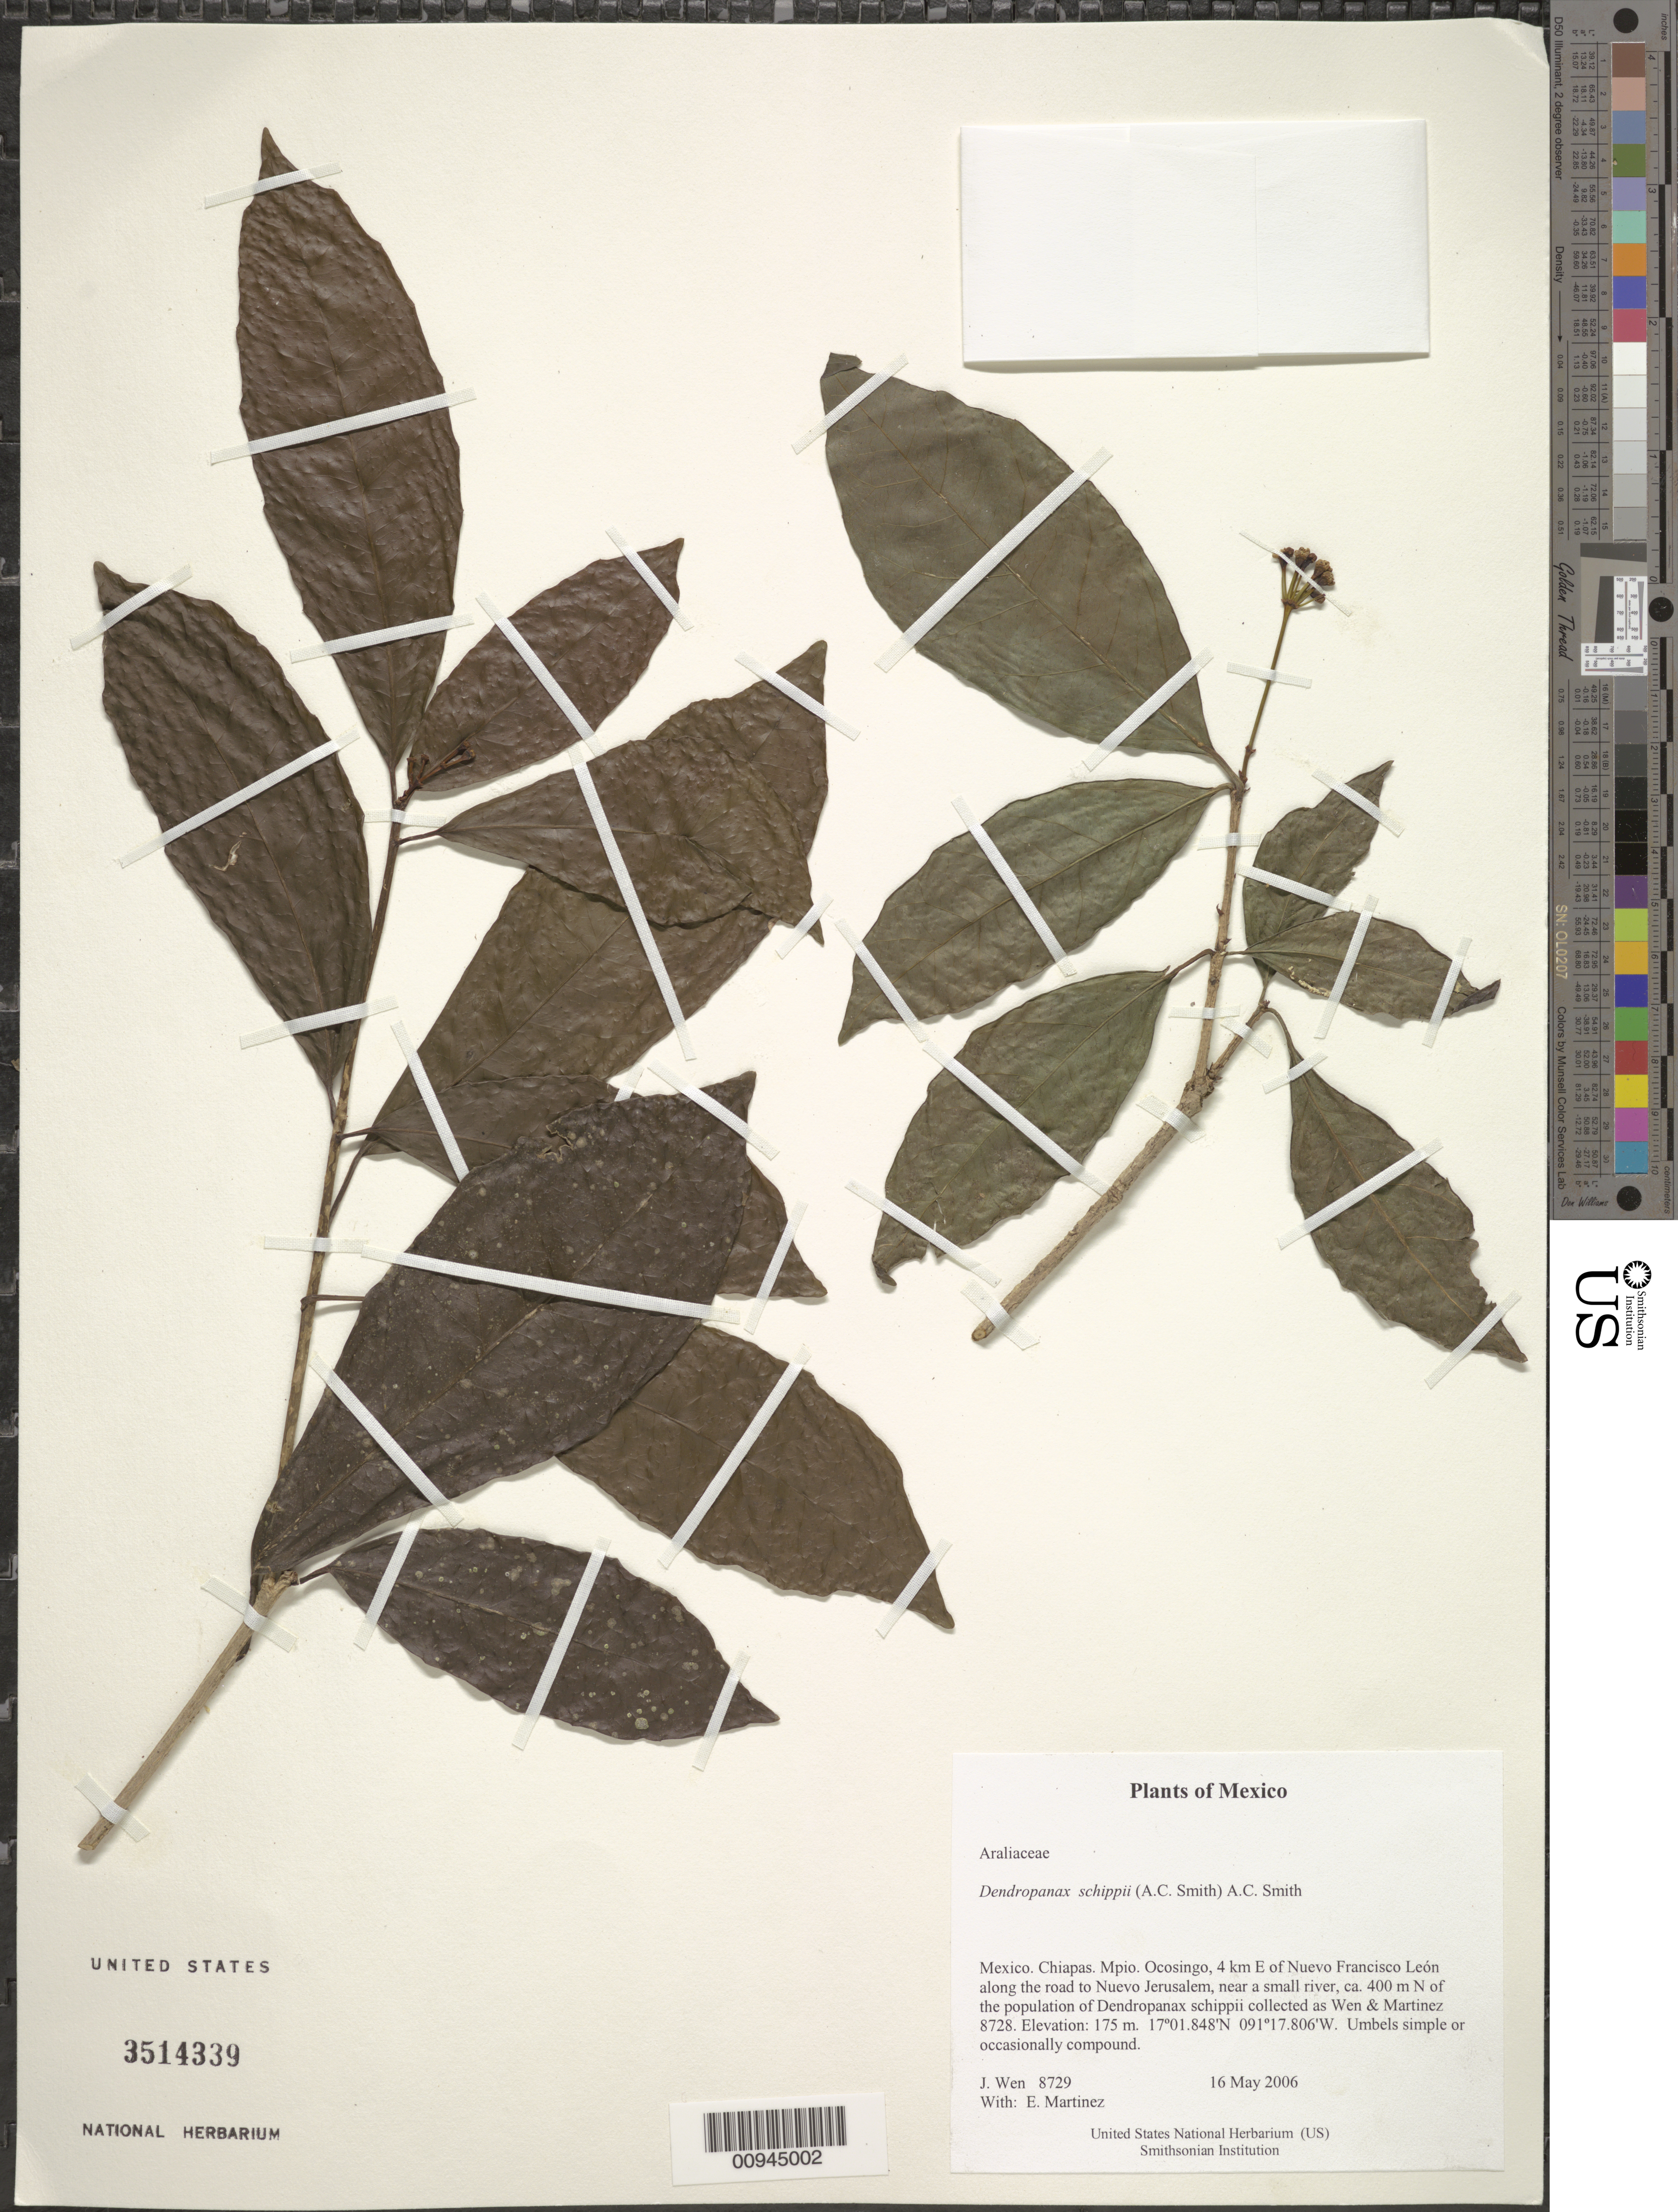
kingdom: Plantae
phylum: Tracheophyta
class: Magnoliopsida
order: Apiales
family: Araliaceae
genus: Dendropanax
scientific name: Dendropanax schippii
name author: (A.C. Sm.) A.C. Sm.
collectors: J. Wen & E. Martínez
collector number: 8729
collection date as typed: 16 May 2006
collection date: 2006-05-16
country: Mexico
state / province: Chiapas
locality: Mpio. Ocosingo, 4 km E of Nuevo Francisco León along the road to Nuevo Jerusalem, near a small river, ca. 400 m N of the population of Dendropanax schippii collected as Wen & Martinez 8728.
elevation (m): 175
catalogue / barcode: US 3514339